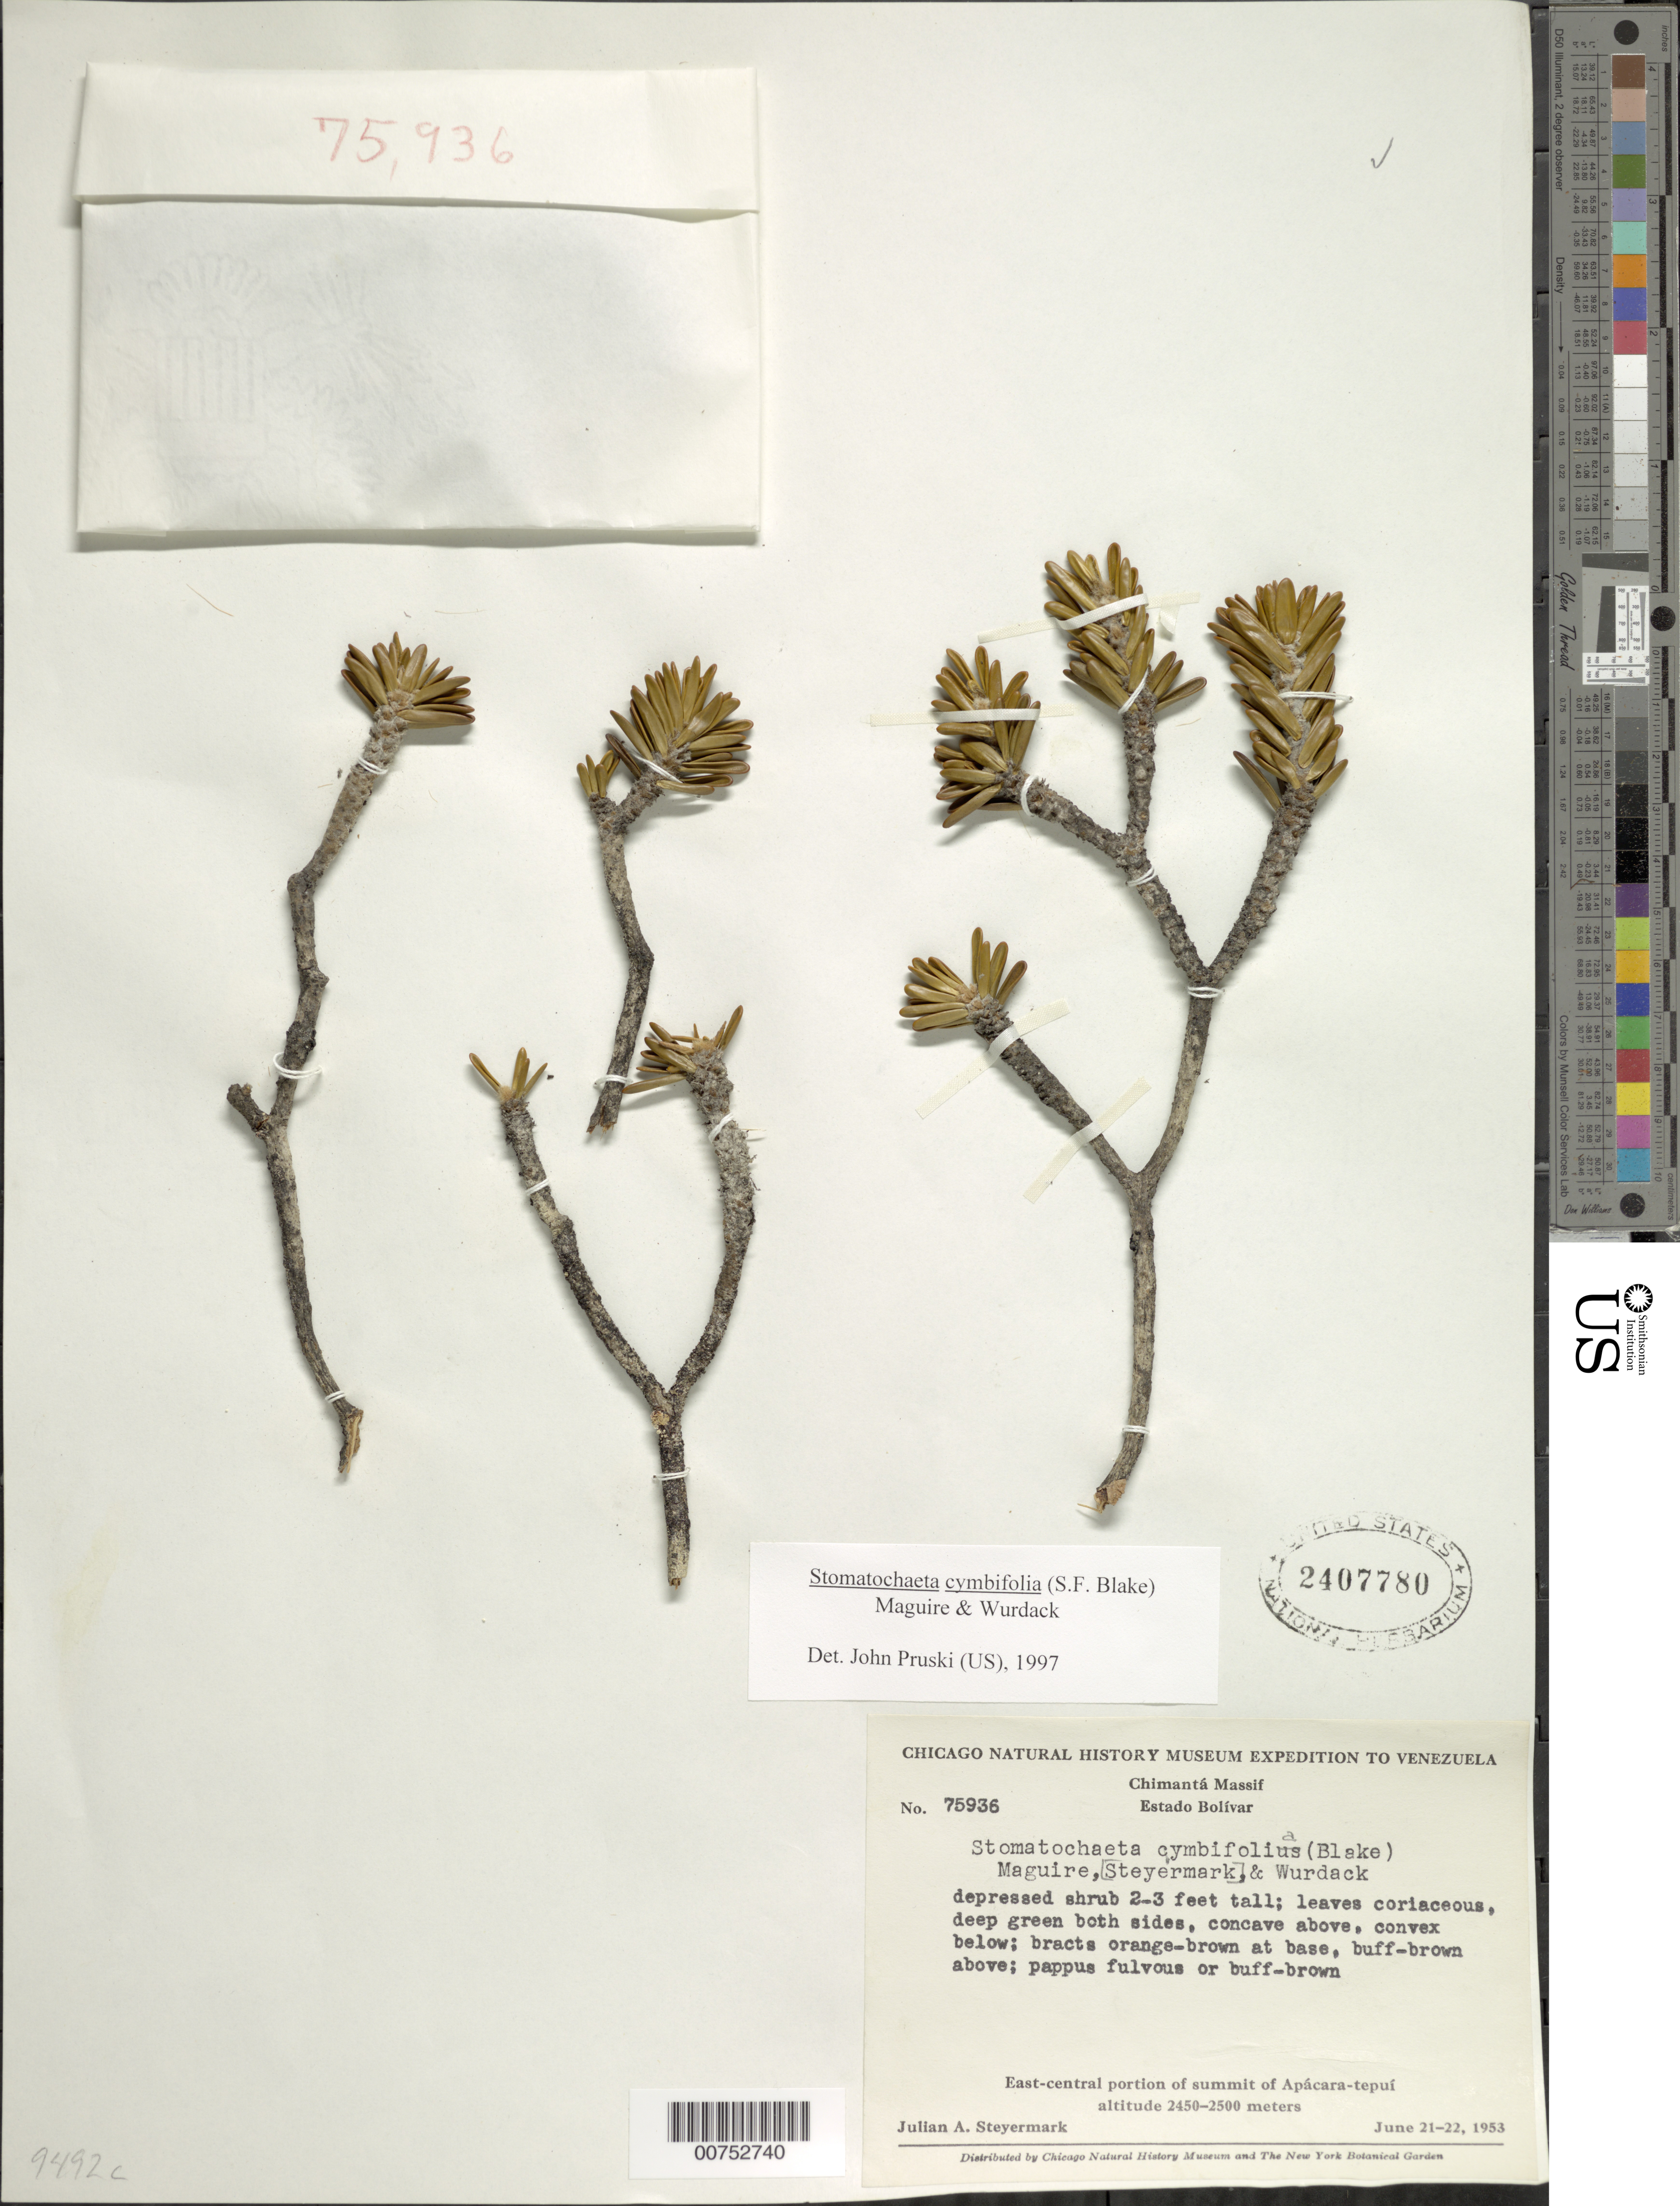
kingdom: Plantae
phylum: Tracheophyta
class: Magnoliopsida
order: Asterales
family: Asteraceae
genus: Stomatochaeta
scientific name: Stomatochaeta cymbifolia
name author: (S.F. Blake) Maguire & Wurdack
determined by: Pruski, J. F.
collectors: J. Steyermark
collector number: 75936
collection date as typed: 21-Jun-53 to 22-Jun-53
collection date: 1953-06-21/1953-06-22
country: Venezuela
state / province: Bolívar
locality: Chimantá Massif, Apácara-tepuí, east-central part of summit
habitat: Summit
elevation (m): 2450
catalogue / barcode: US 2407780